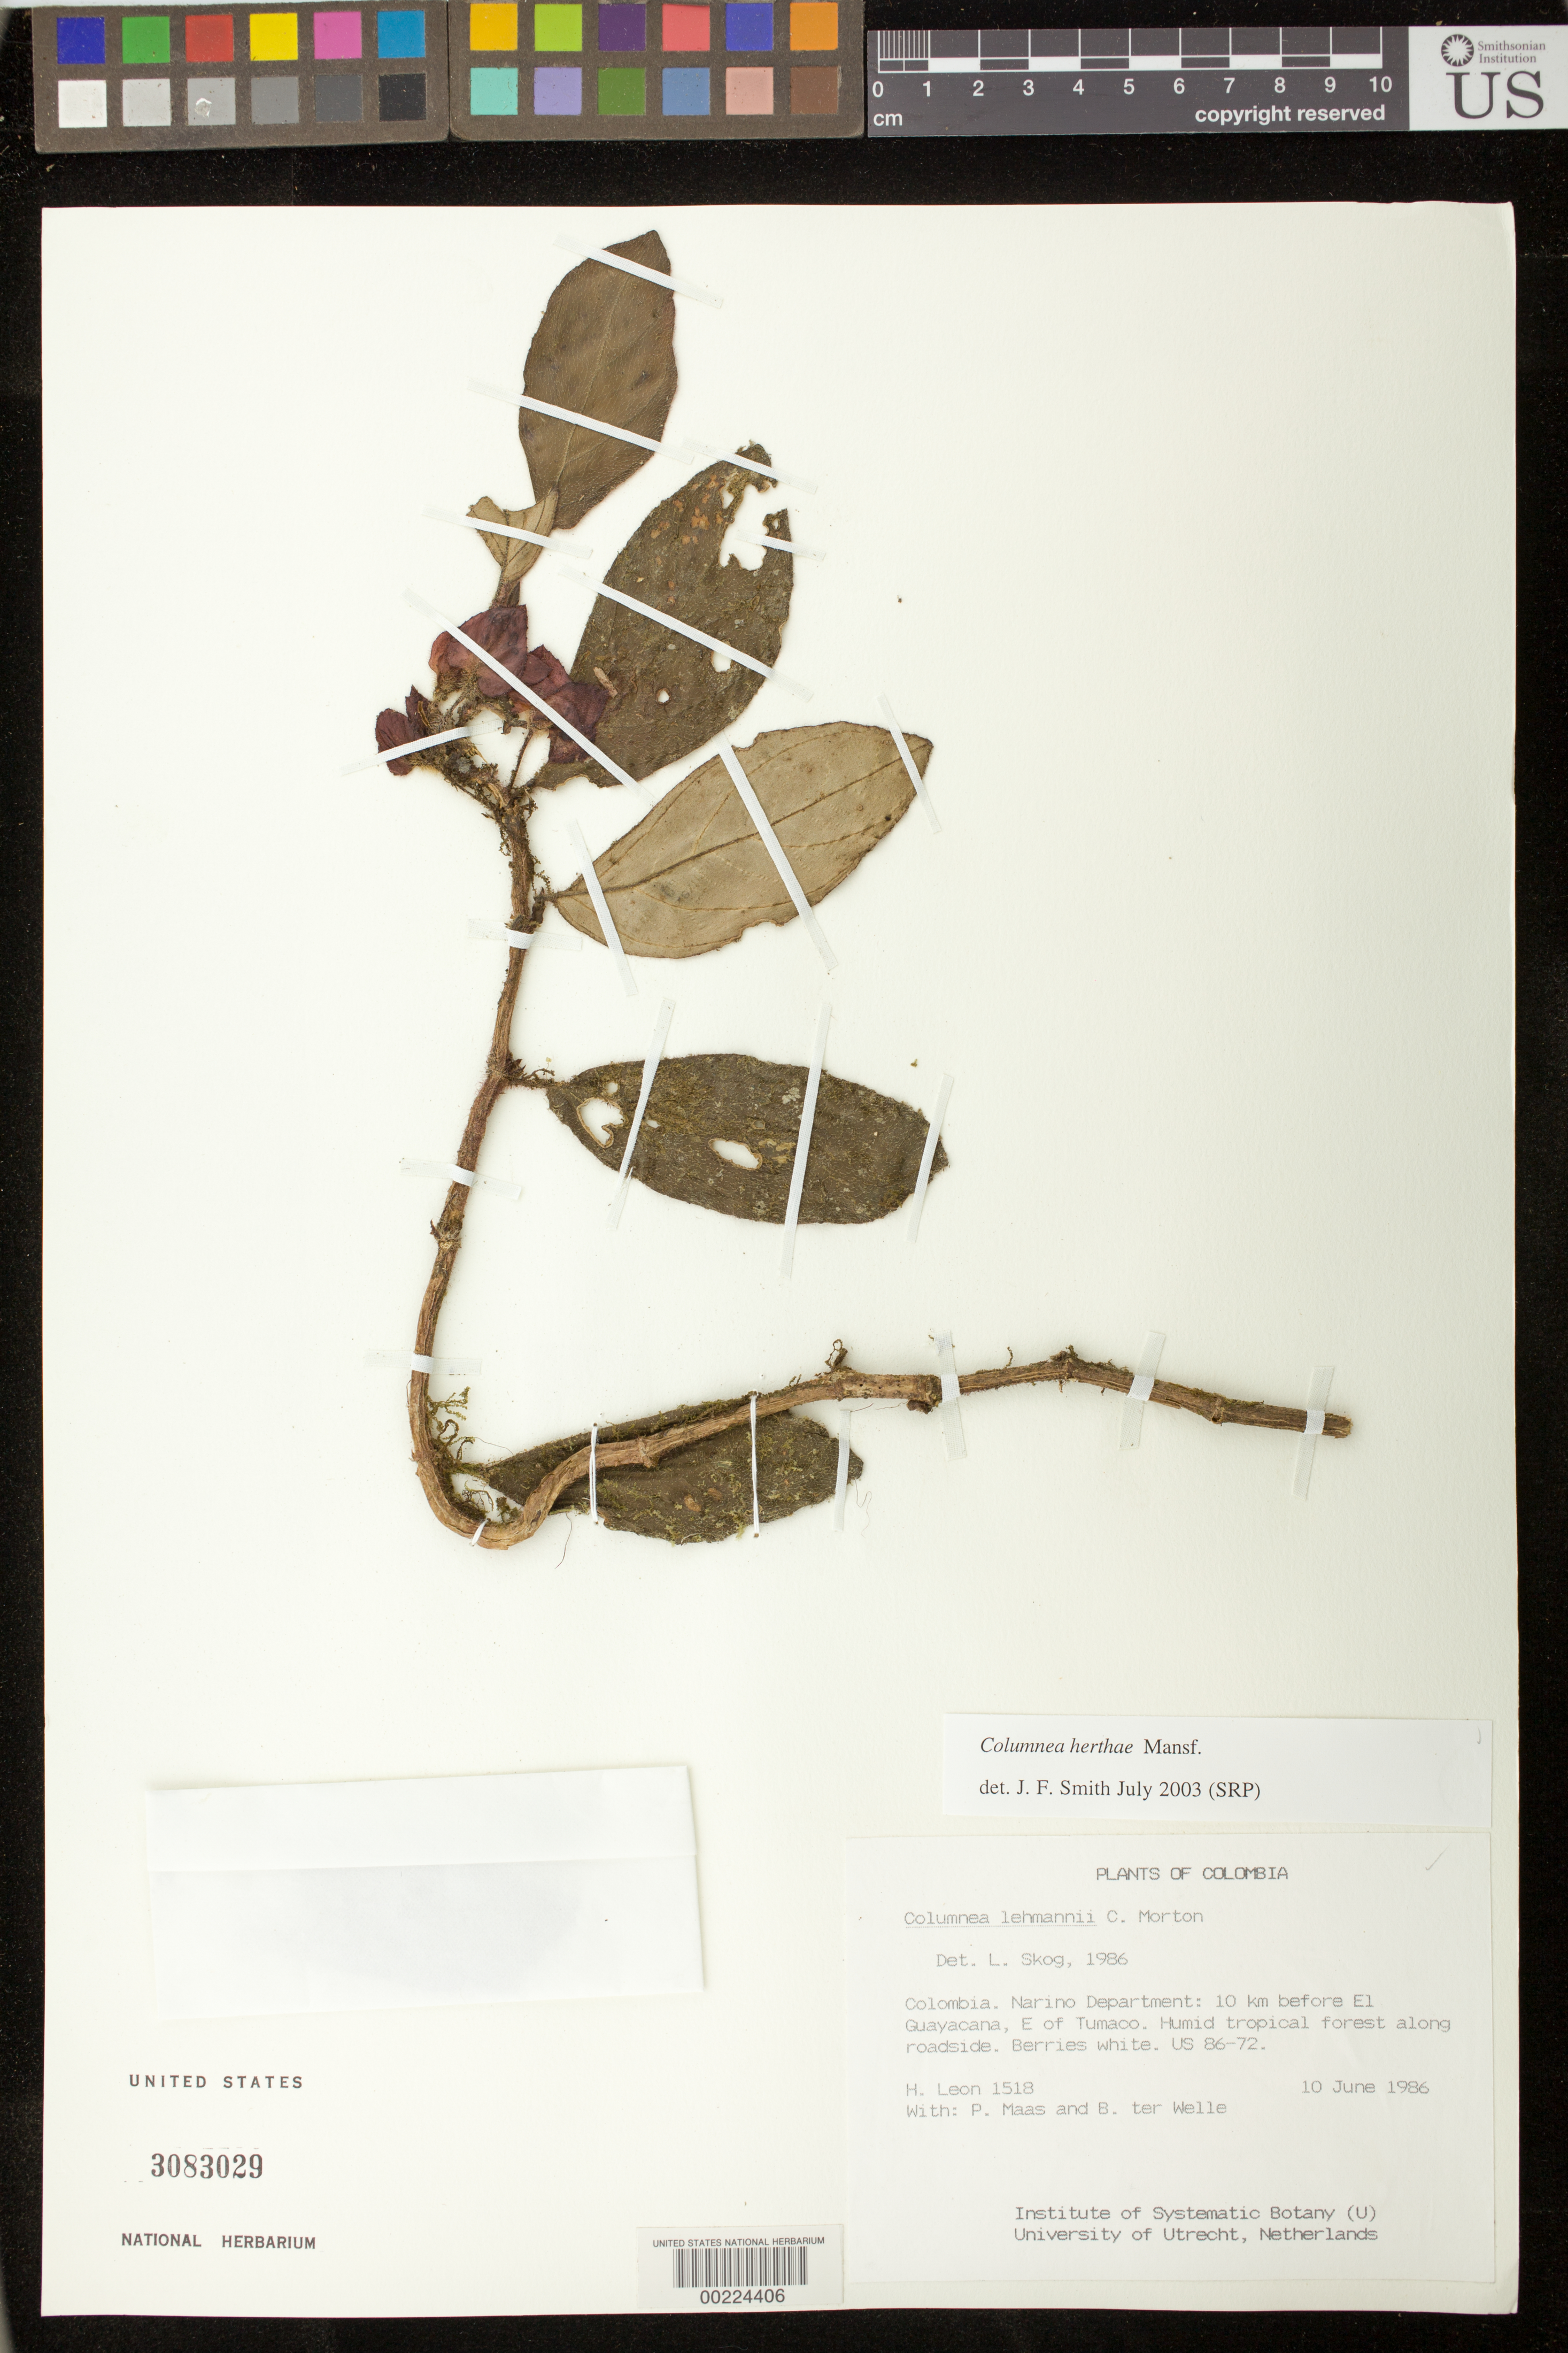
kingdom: Plantae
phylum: Tracheophyta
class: Magnoliopsida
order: Lamiales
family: Gesneriaceae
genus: Columnea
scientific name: Columnea lehmannii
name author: Mansf.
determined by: Clark, J. L.; Skog, Laurence E.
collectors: H. León, P. Maas & B. Welle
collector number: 1518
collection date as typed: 10 Jun 1986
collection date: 1986-06-10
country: Colombia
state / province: Nariño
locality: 10 km before El Guayacana, E of Tumaco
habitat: Humid tropical forest along roadside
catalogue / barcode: US 3083029